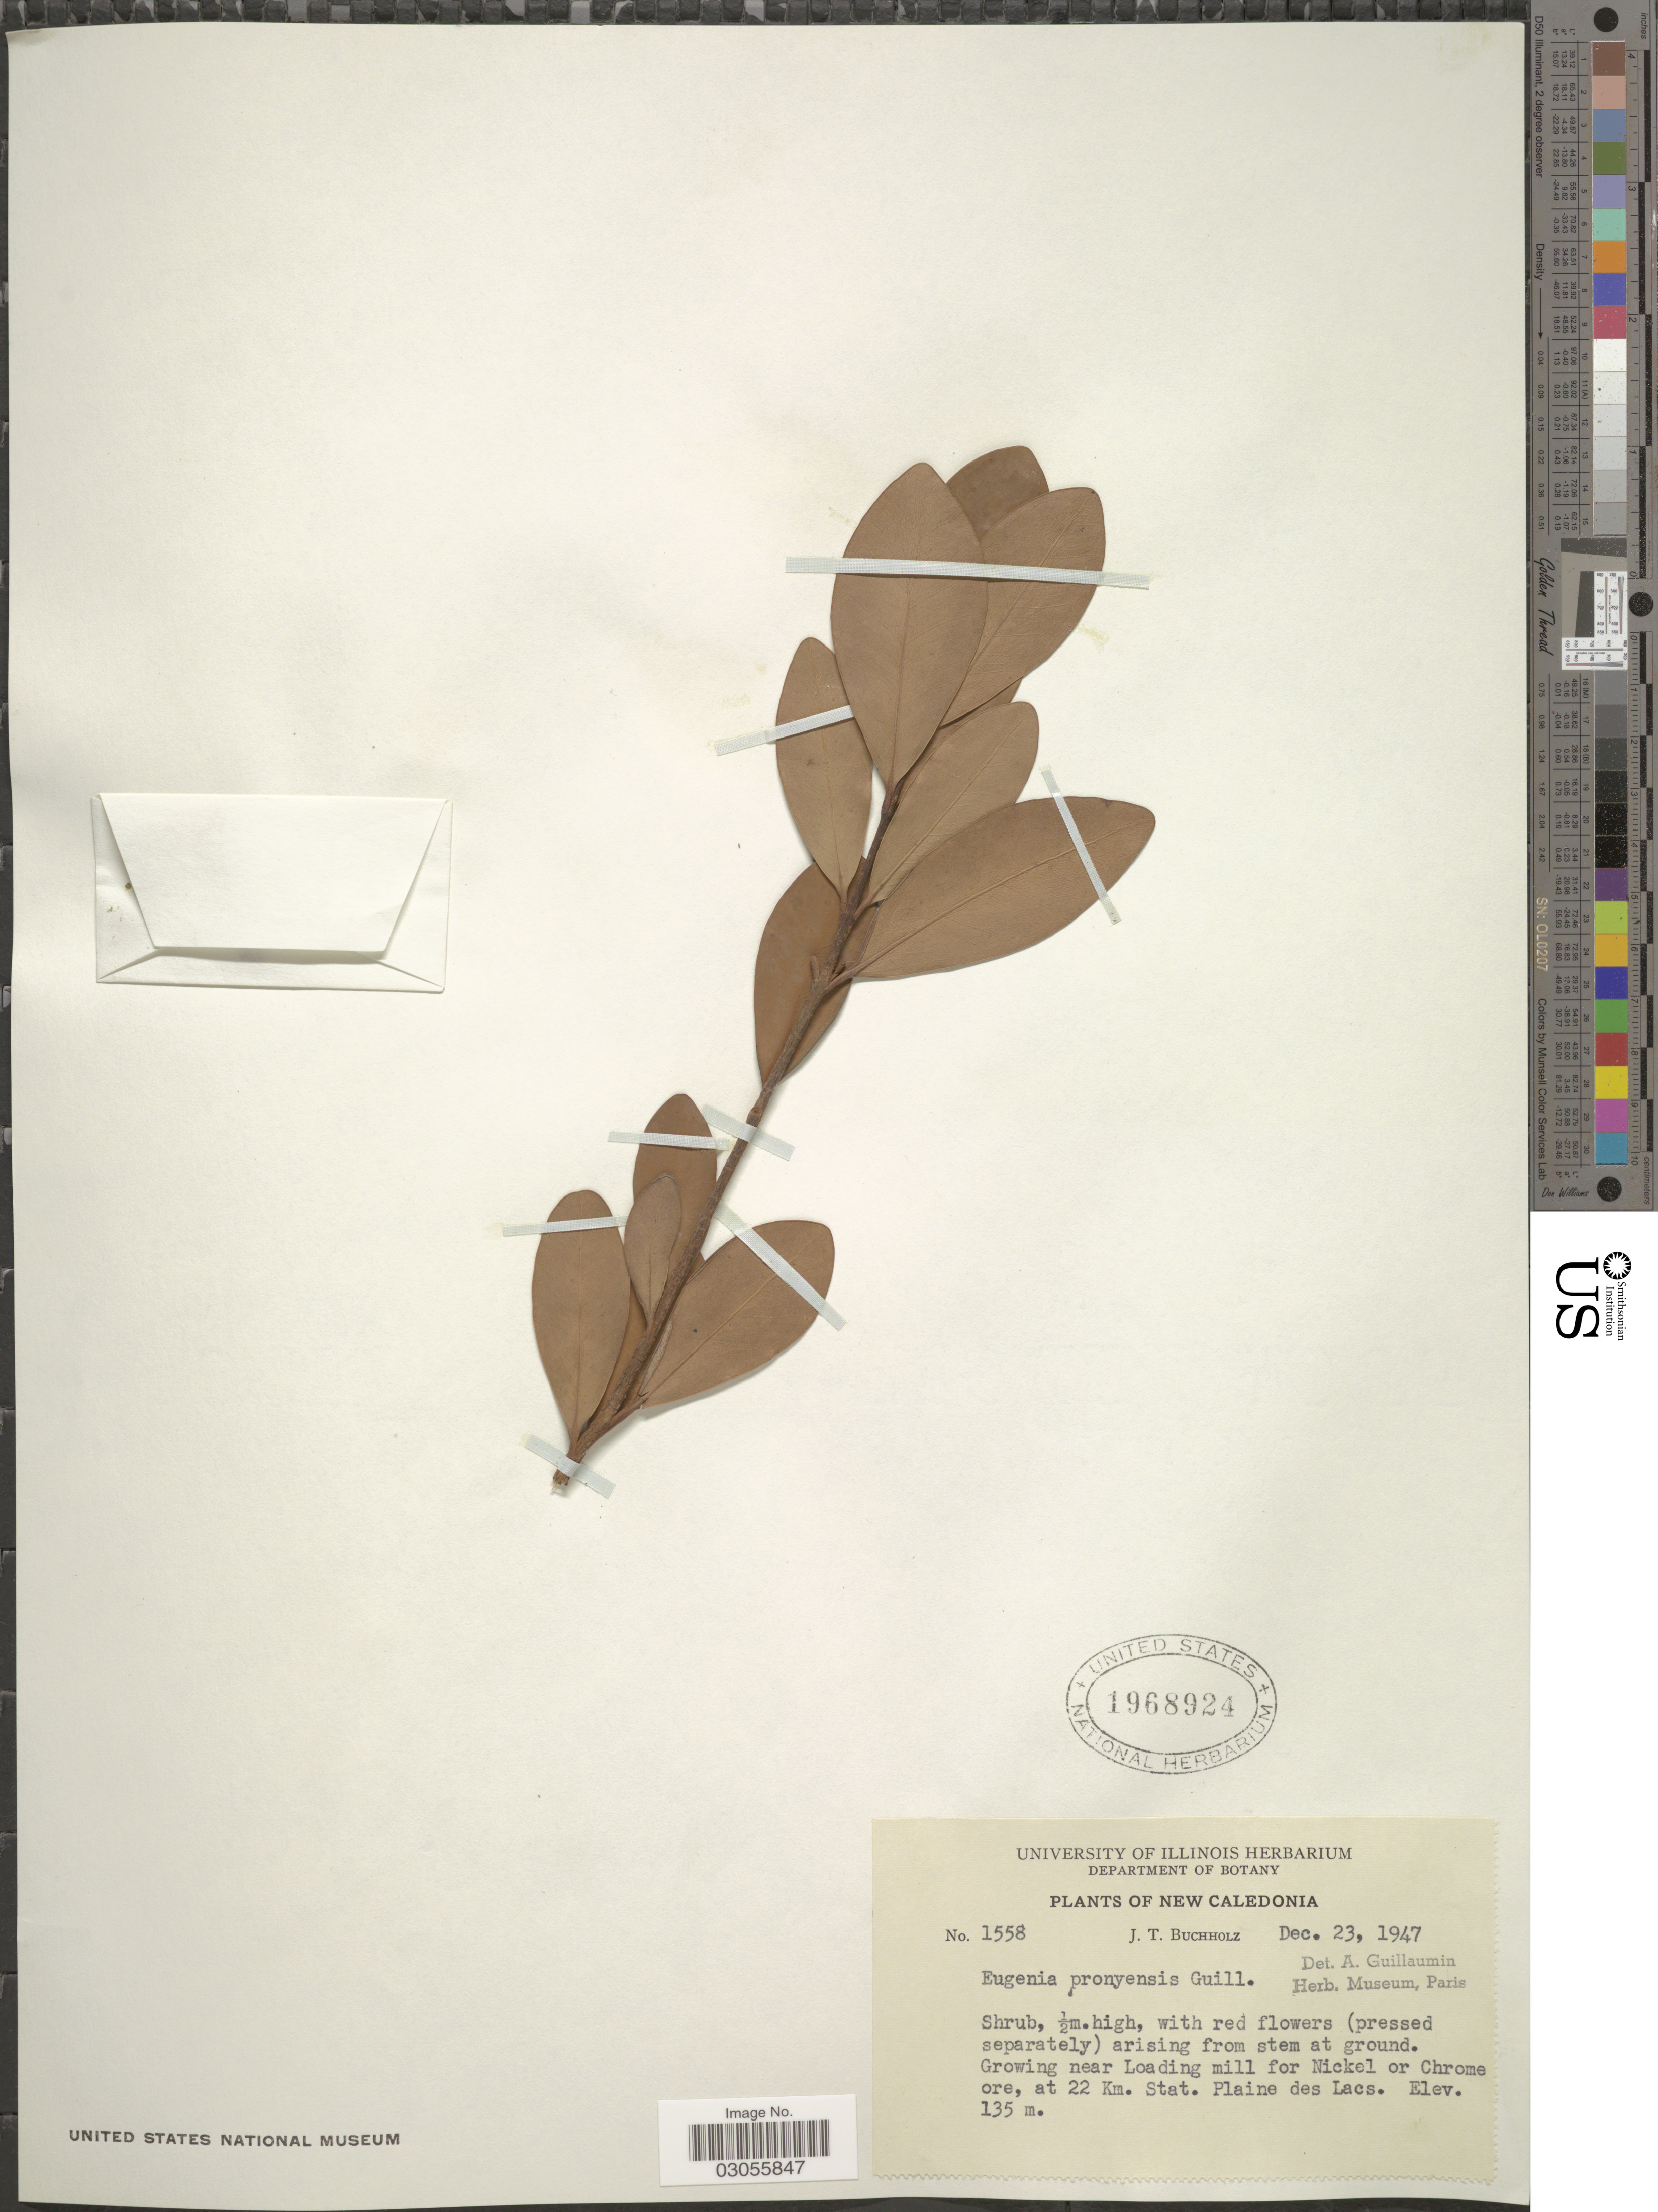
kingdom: Plantae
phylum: Tracheophyta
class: Magnoliopsida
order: Myrtales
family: Myrtaceae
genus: Eugenia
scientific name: Eugenia pronyensis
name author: Guillaumin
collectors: J. T. Buchholz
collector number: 1558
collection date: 1947-12-23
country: New Caledonia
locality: Near Loading mill for Nickel or Chrome ore, at 22 Km. Stat. Plaine des Lacs.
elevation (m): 135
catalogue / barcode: US 1968924